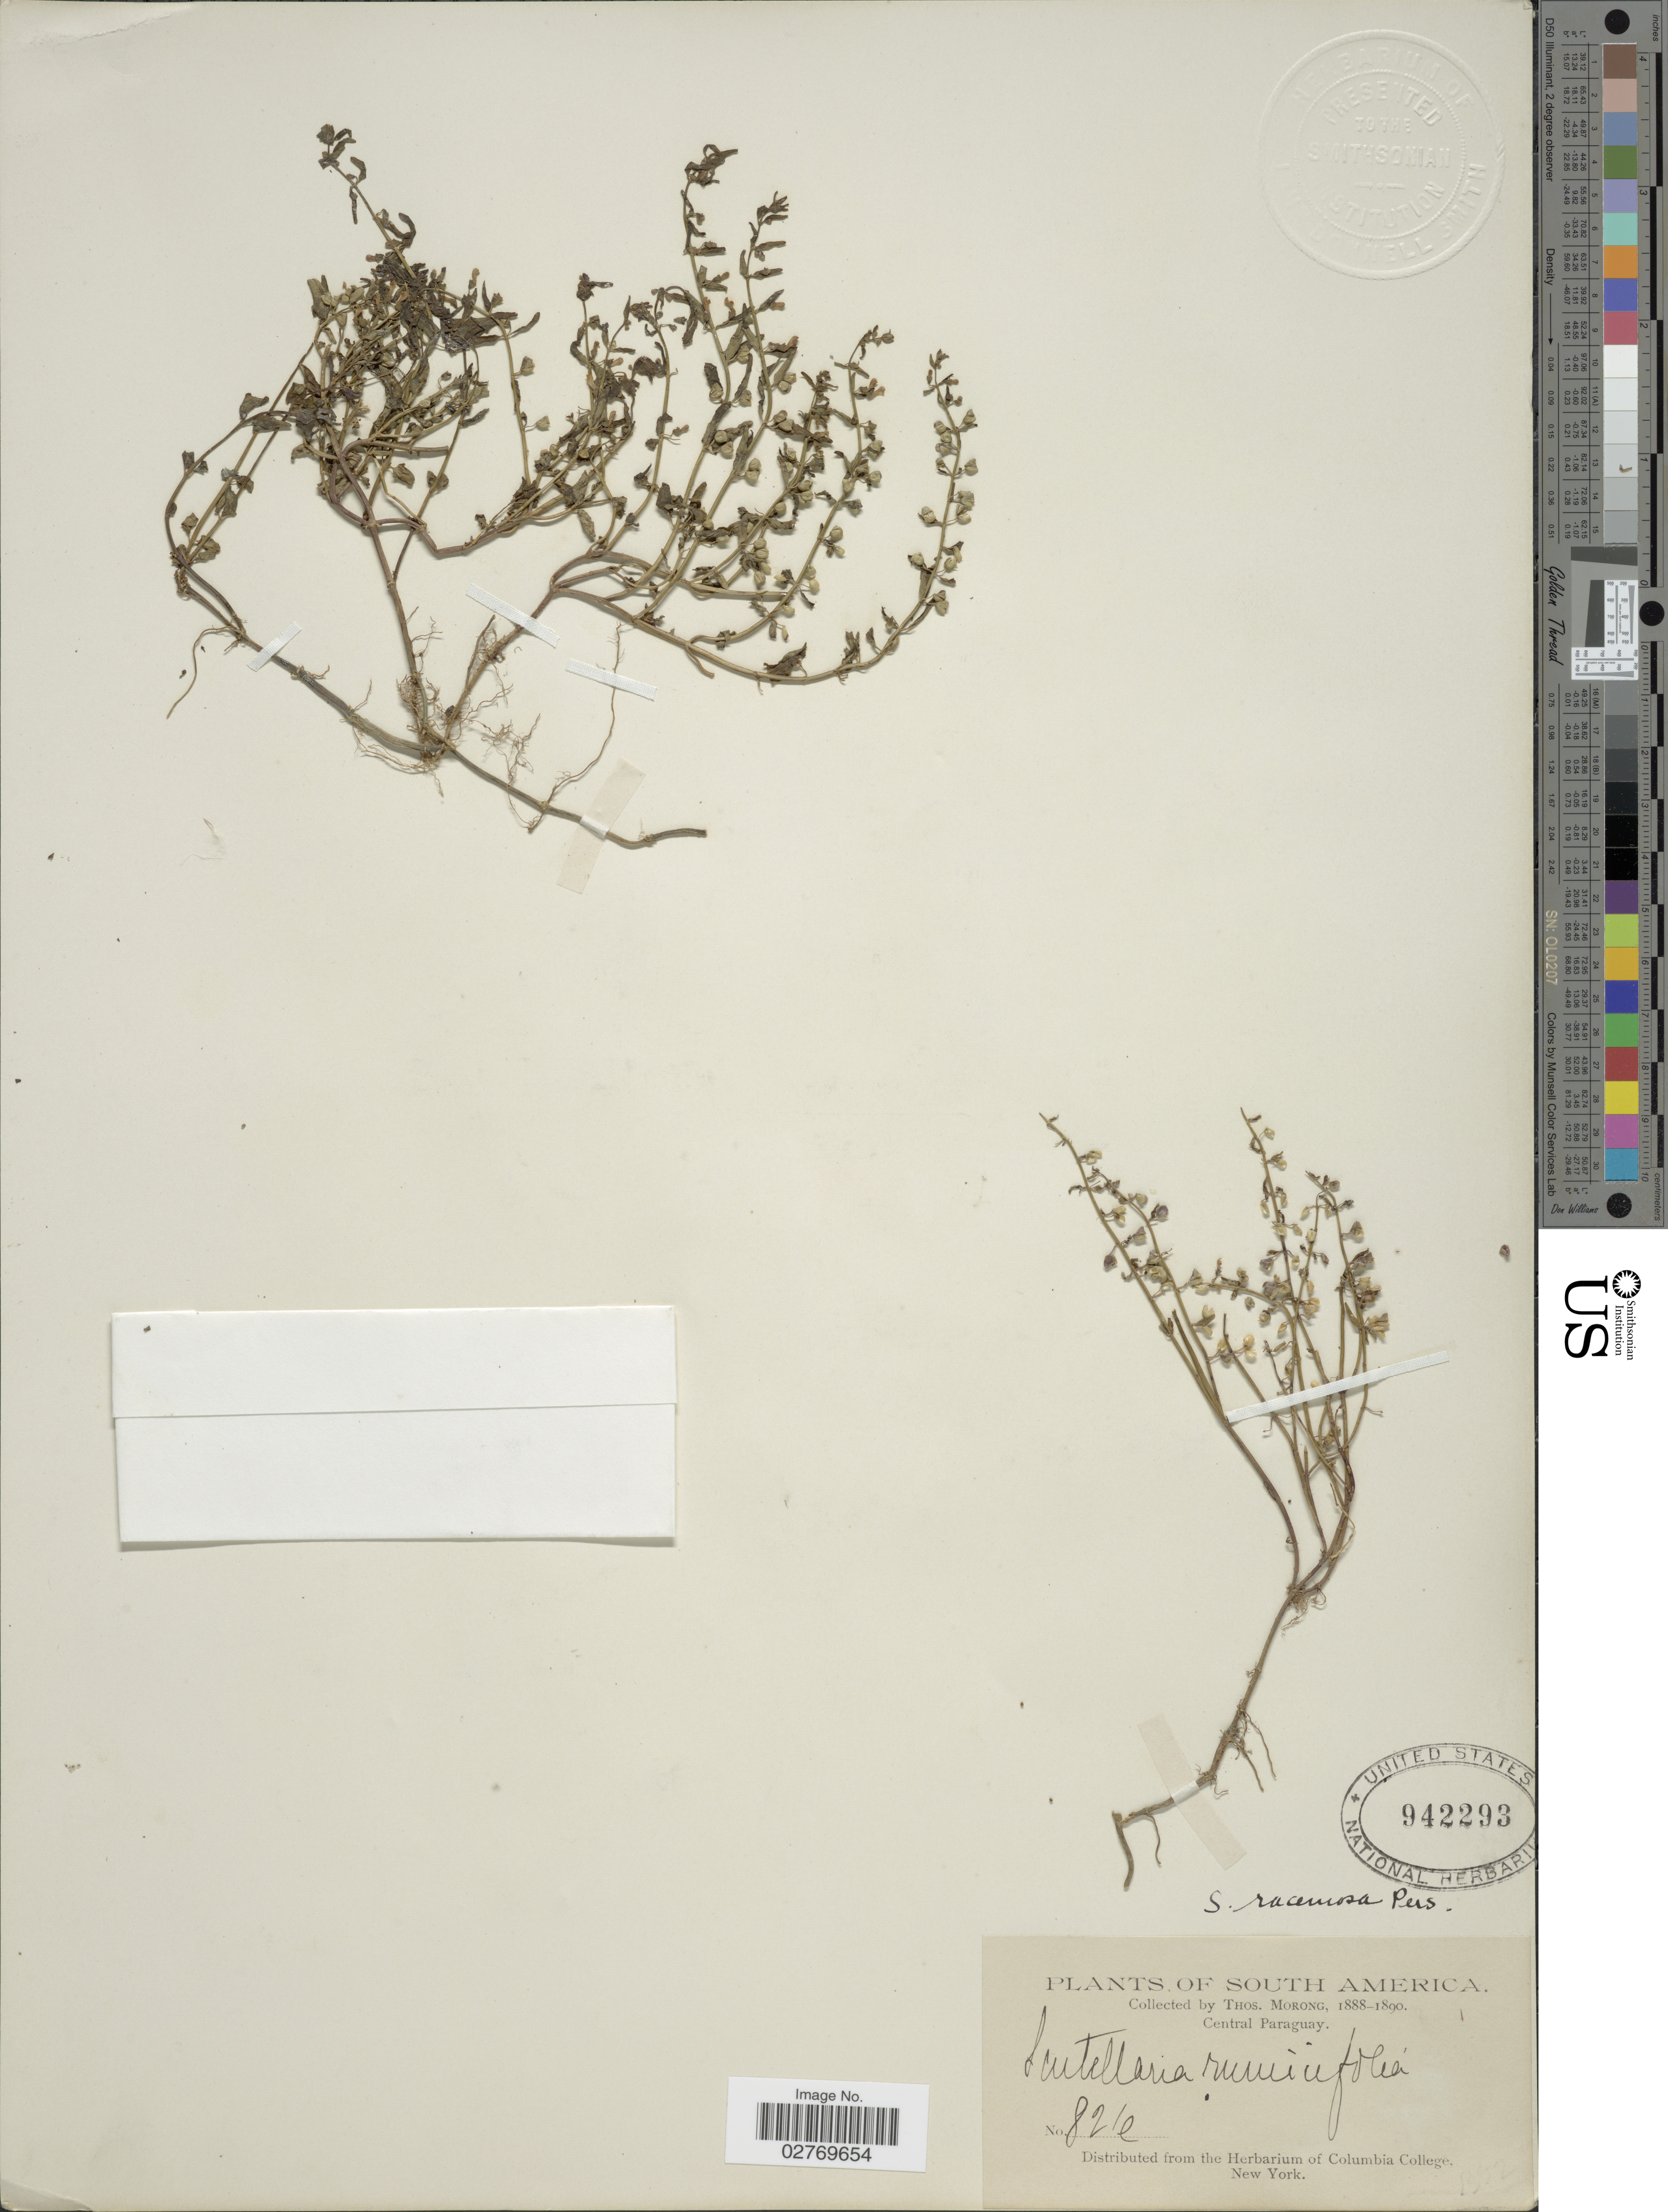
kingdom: Plantae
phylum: Tracheophyta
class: Magnoliopsida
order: Lamiales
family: Lamiaceae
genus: Scutellaria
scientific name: Scutellaria racemosa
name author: Pers.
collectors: ex herb. T. Morong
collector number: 826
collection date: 1888/1890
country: Paraguay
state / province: Central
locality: Central Paraguay.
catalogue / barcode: US 942293